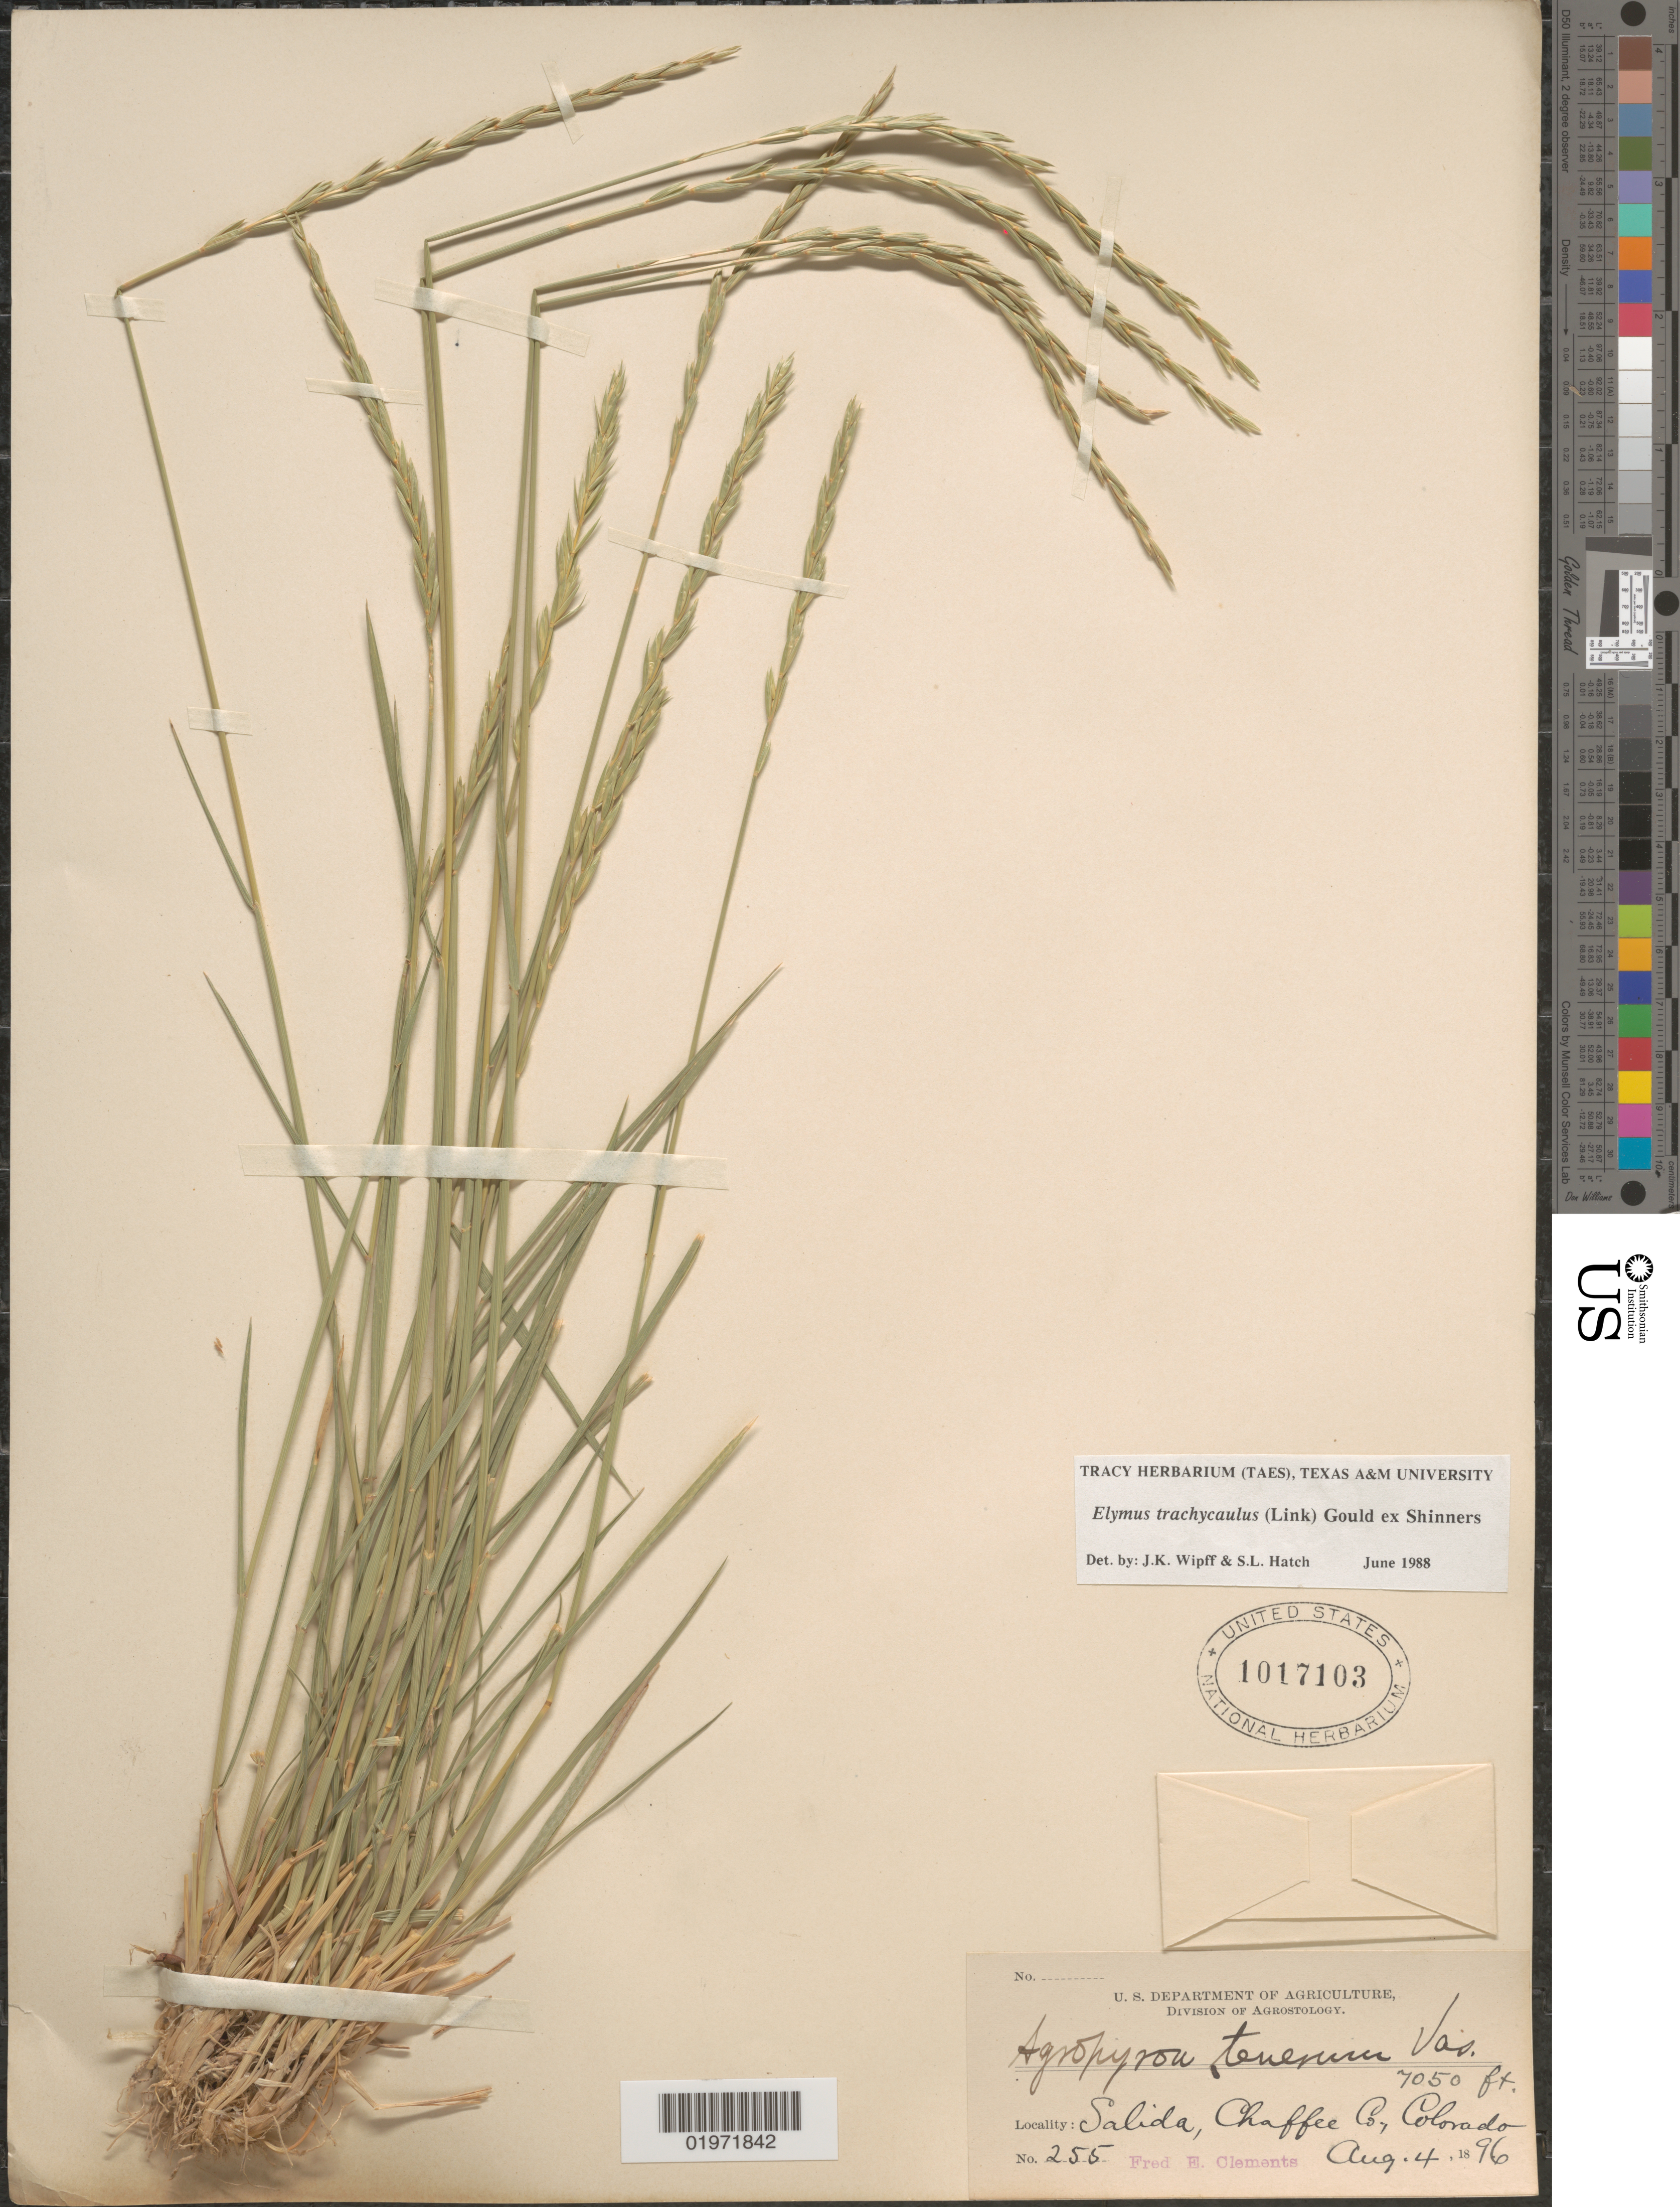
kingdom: Plantae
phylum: Tracheophyta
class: Liliopsida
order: Poales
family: Poaceae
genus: Elymus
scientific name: Elymus trachycaulus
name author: (Link) Gould ex Shinners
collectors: F. E. Clements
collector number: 255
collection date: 1896-08-04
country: United States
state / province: Colorado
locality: Sallida, Chaffee Co.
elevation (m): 2149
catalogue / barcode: US 1017103